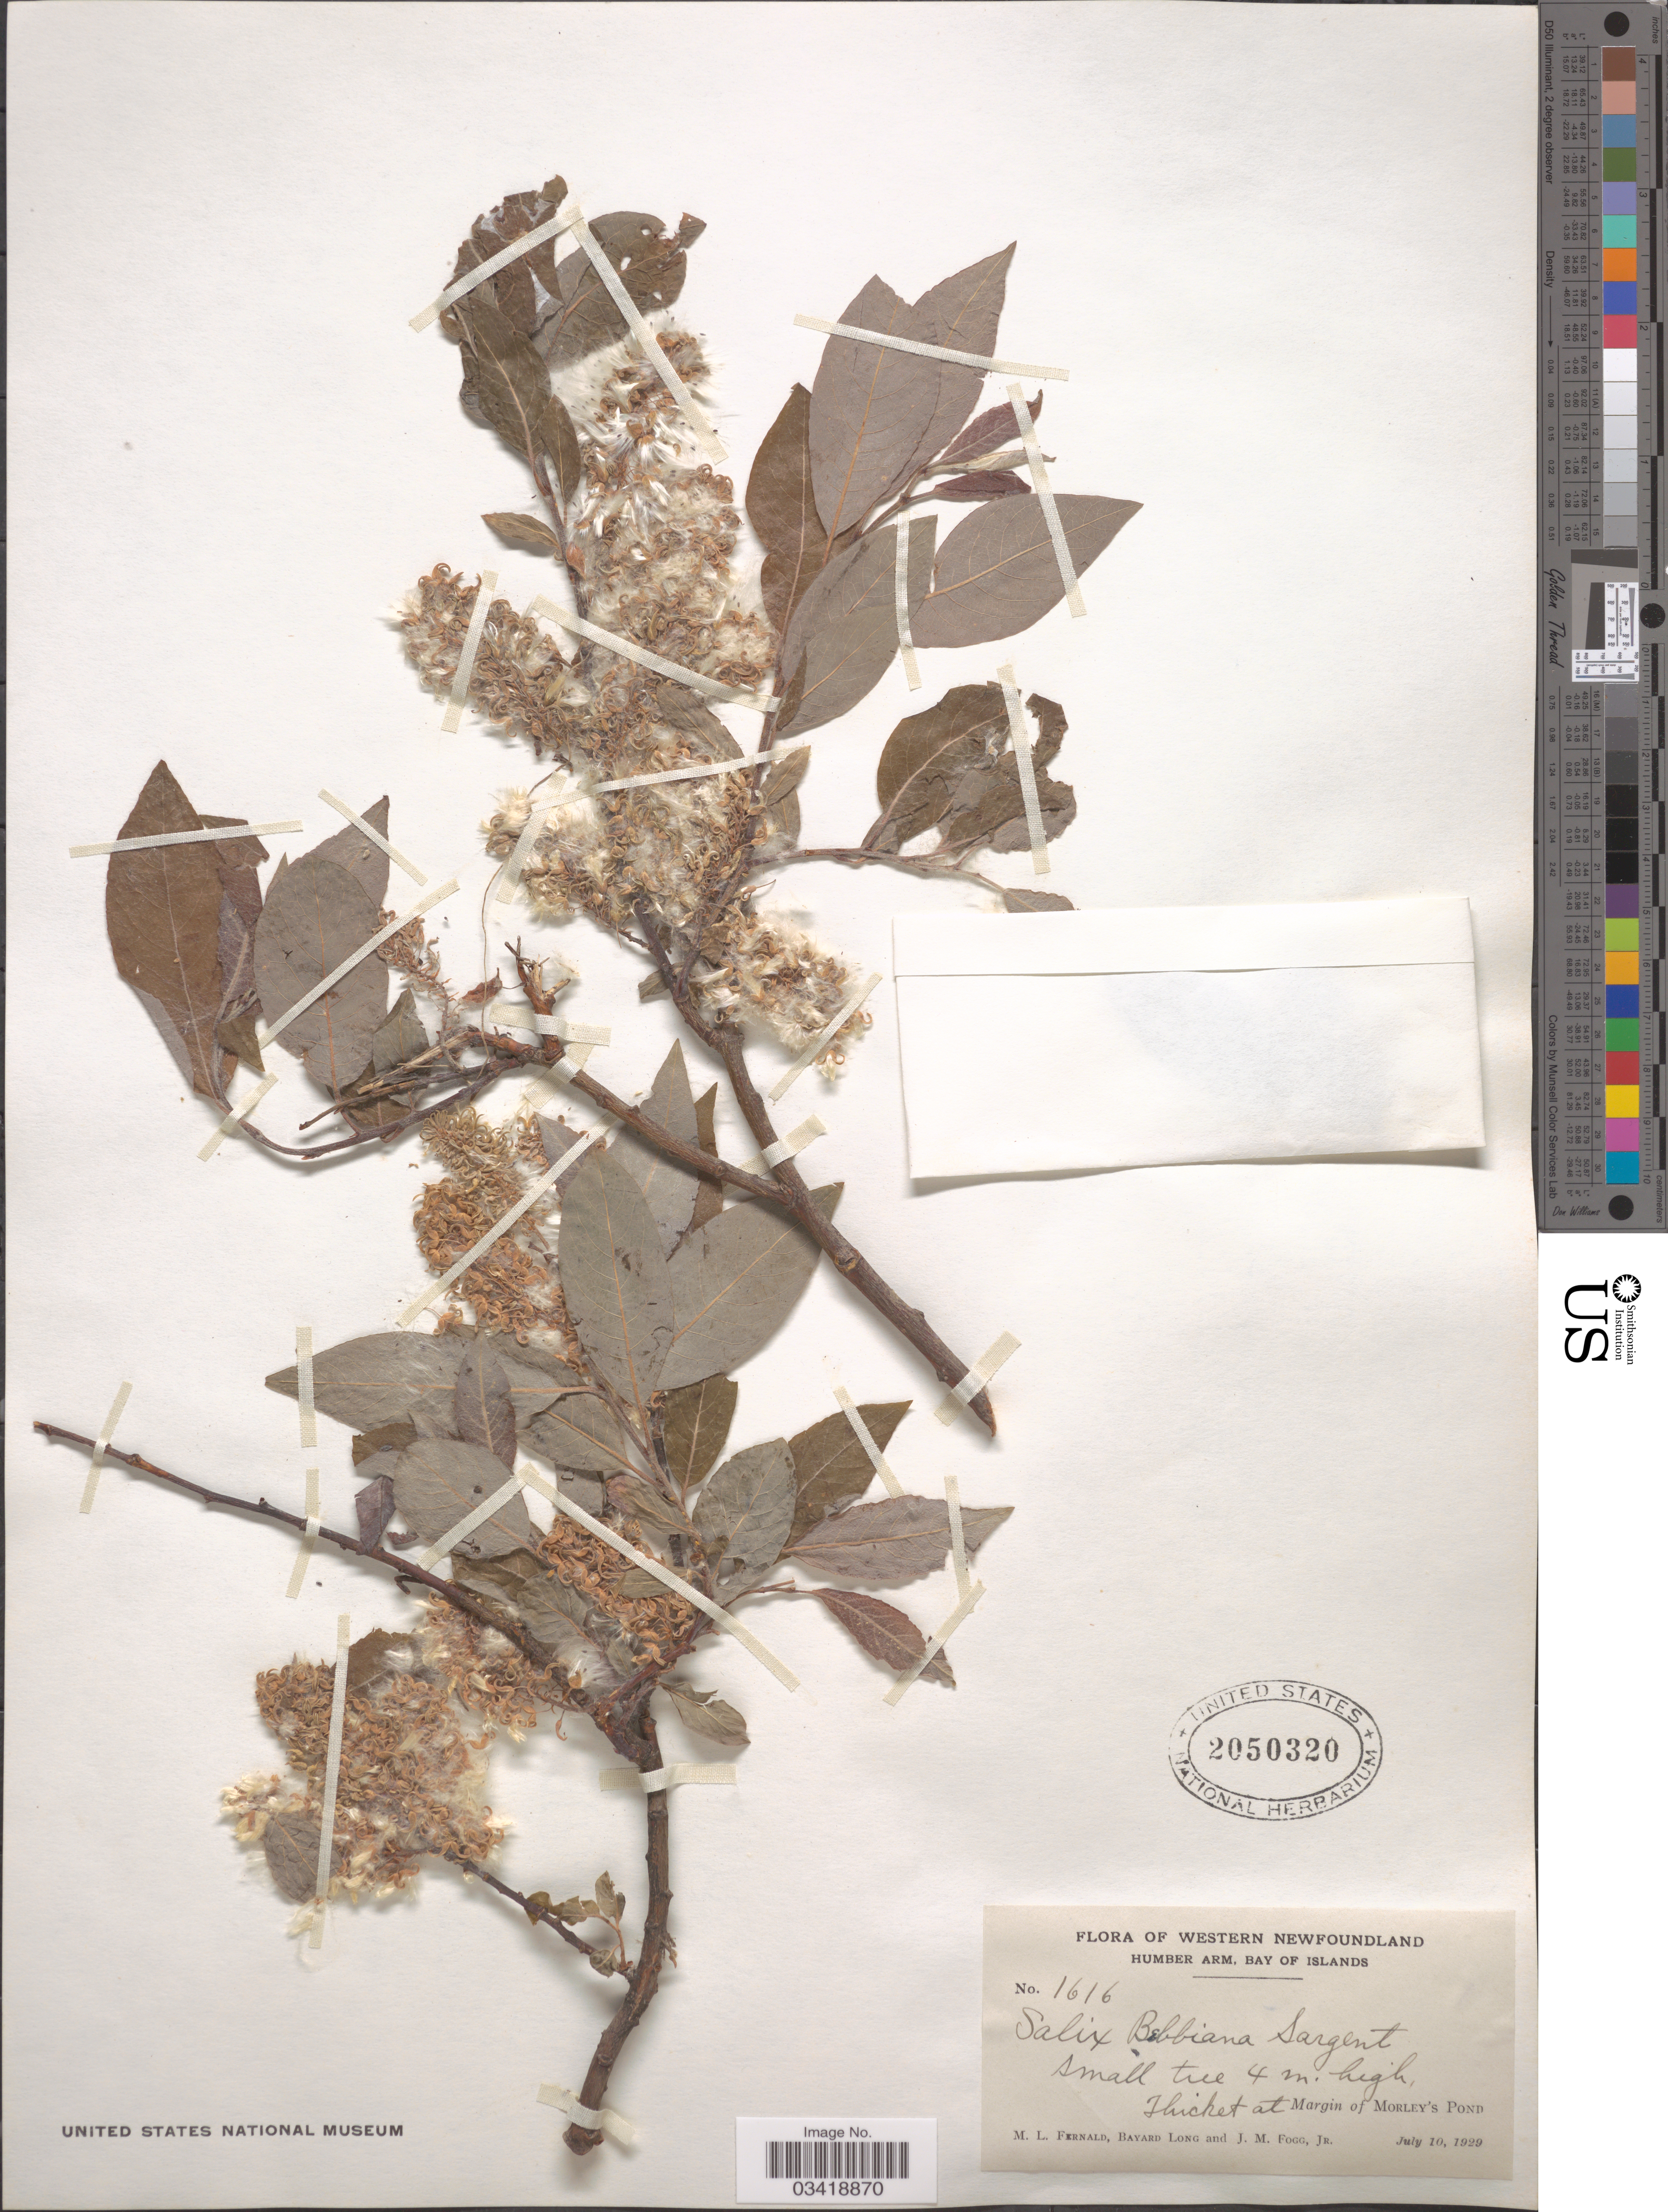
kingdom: Plantae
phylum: Tracheophyta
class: Magnoliopsida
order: Malpighiales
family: Salicaceae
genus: Salix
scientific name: Salix bebbiana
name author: Sarg.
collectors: M. L. Fernald, B. Long & J. Fogg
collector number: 1616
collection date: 1929-07-10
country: Canada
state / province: Newfoundland and Labrador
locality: Western Newfoundland. Humber Arm, Bay of Islands. Thicket at Margin of Morley's Pond.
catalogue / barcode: US 2050320